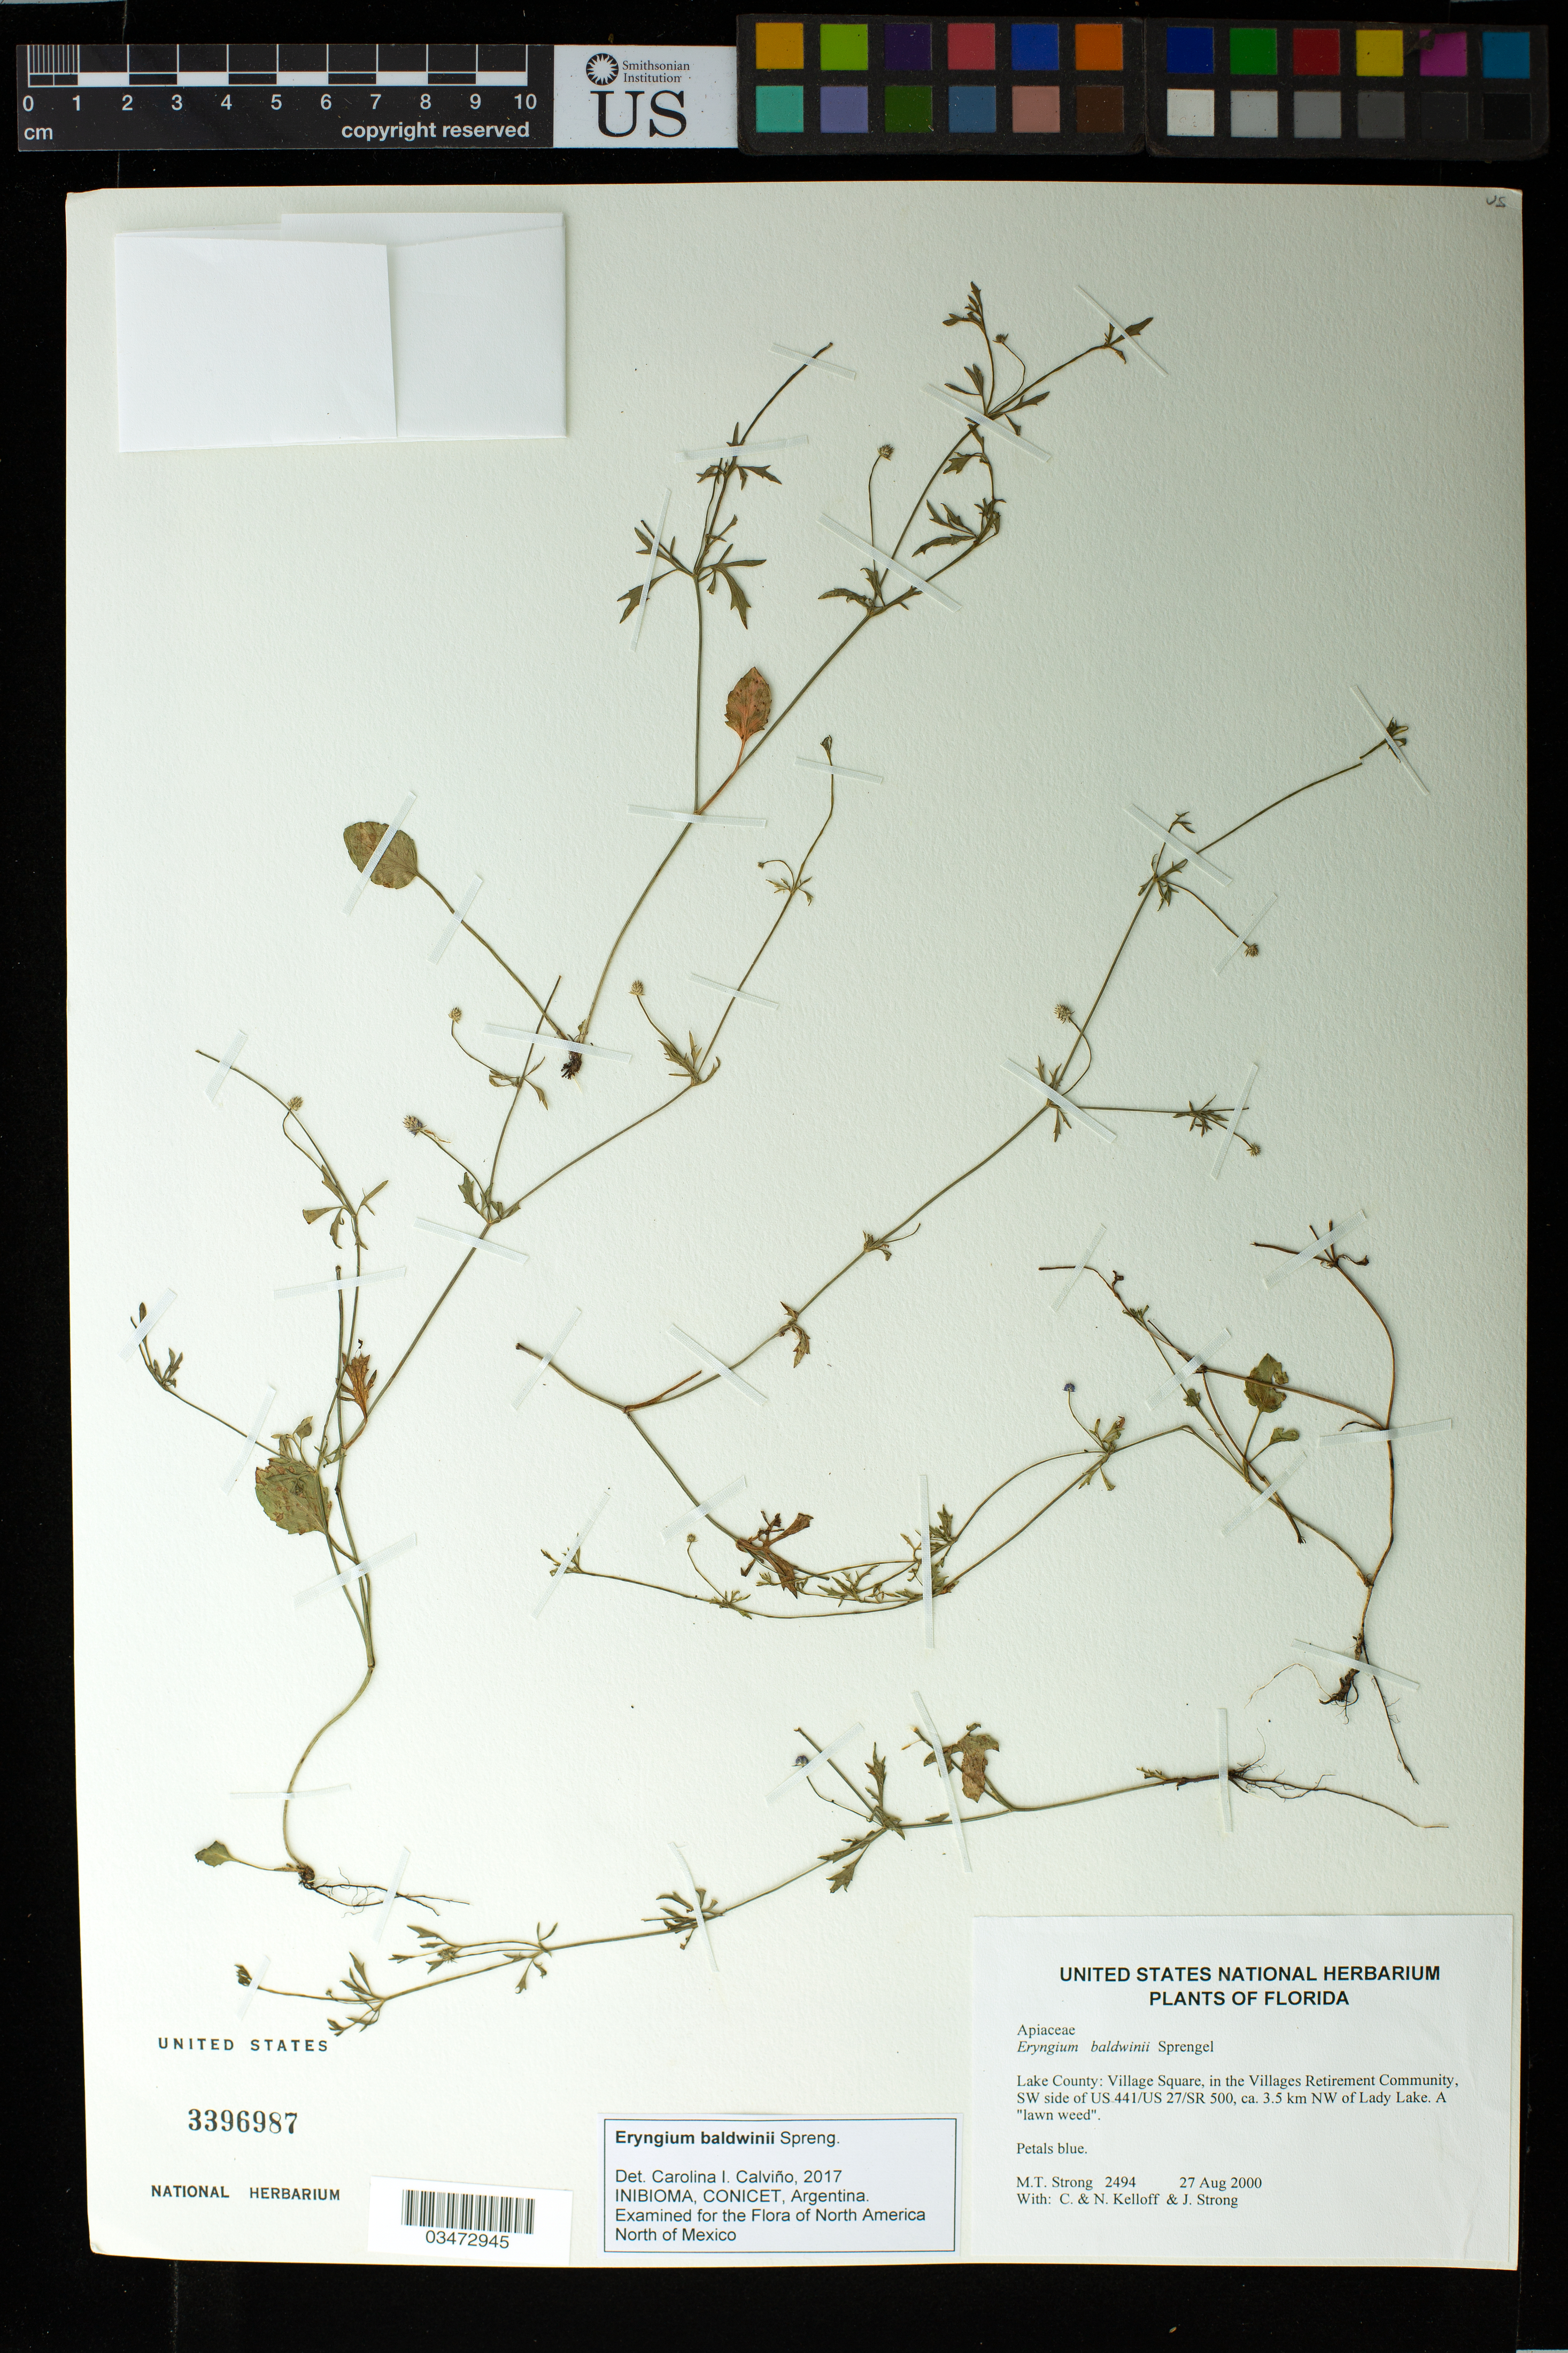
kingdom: Plantae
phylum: Tracheophyta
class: Magnoliopsida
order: Apiales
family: Apiaceae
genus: Eryngium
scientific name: Eryngium baldwinii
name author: Spreng.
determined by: Calviño, C. I.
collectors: M. T. Strong et al.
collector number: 2494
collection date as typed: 27 Aug 2000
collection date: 2000-08-27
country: United States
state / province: Florida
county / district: Lake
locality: Lake County: Village Square, in the Villages Retirement Community, SW side of US 441/US 27/ Sr 500, ca. 3.5 km NW of Lady Lake.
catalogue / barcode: US 3396987